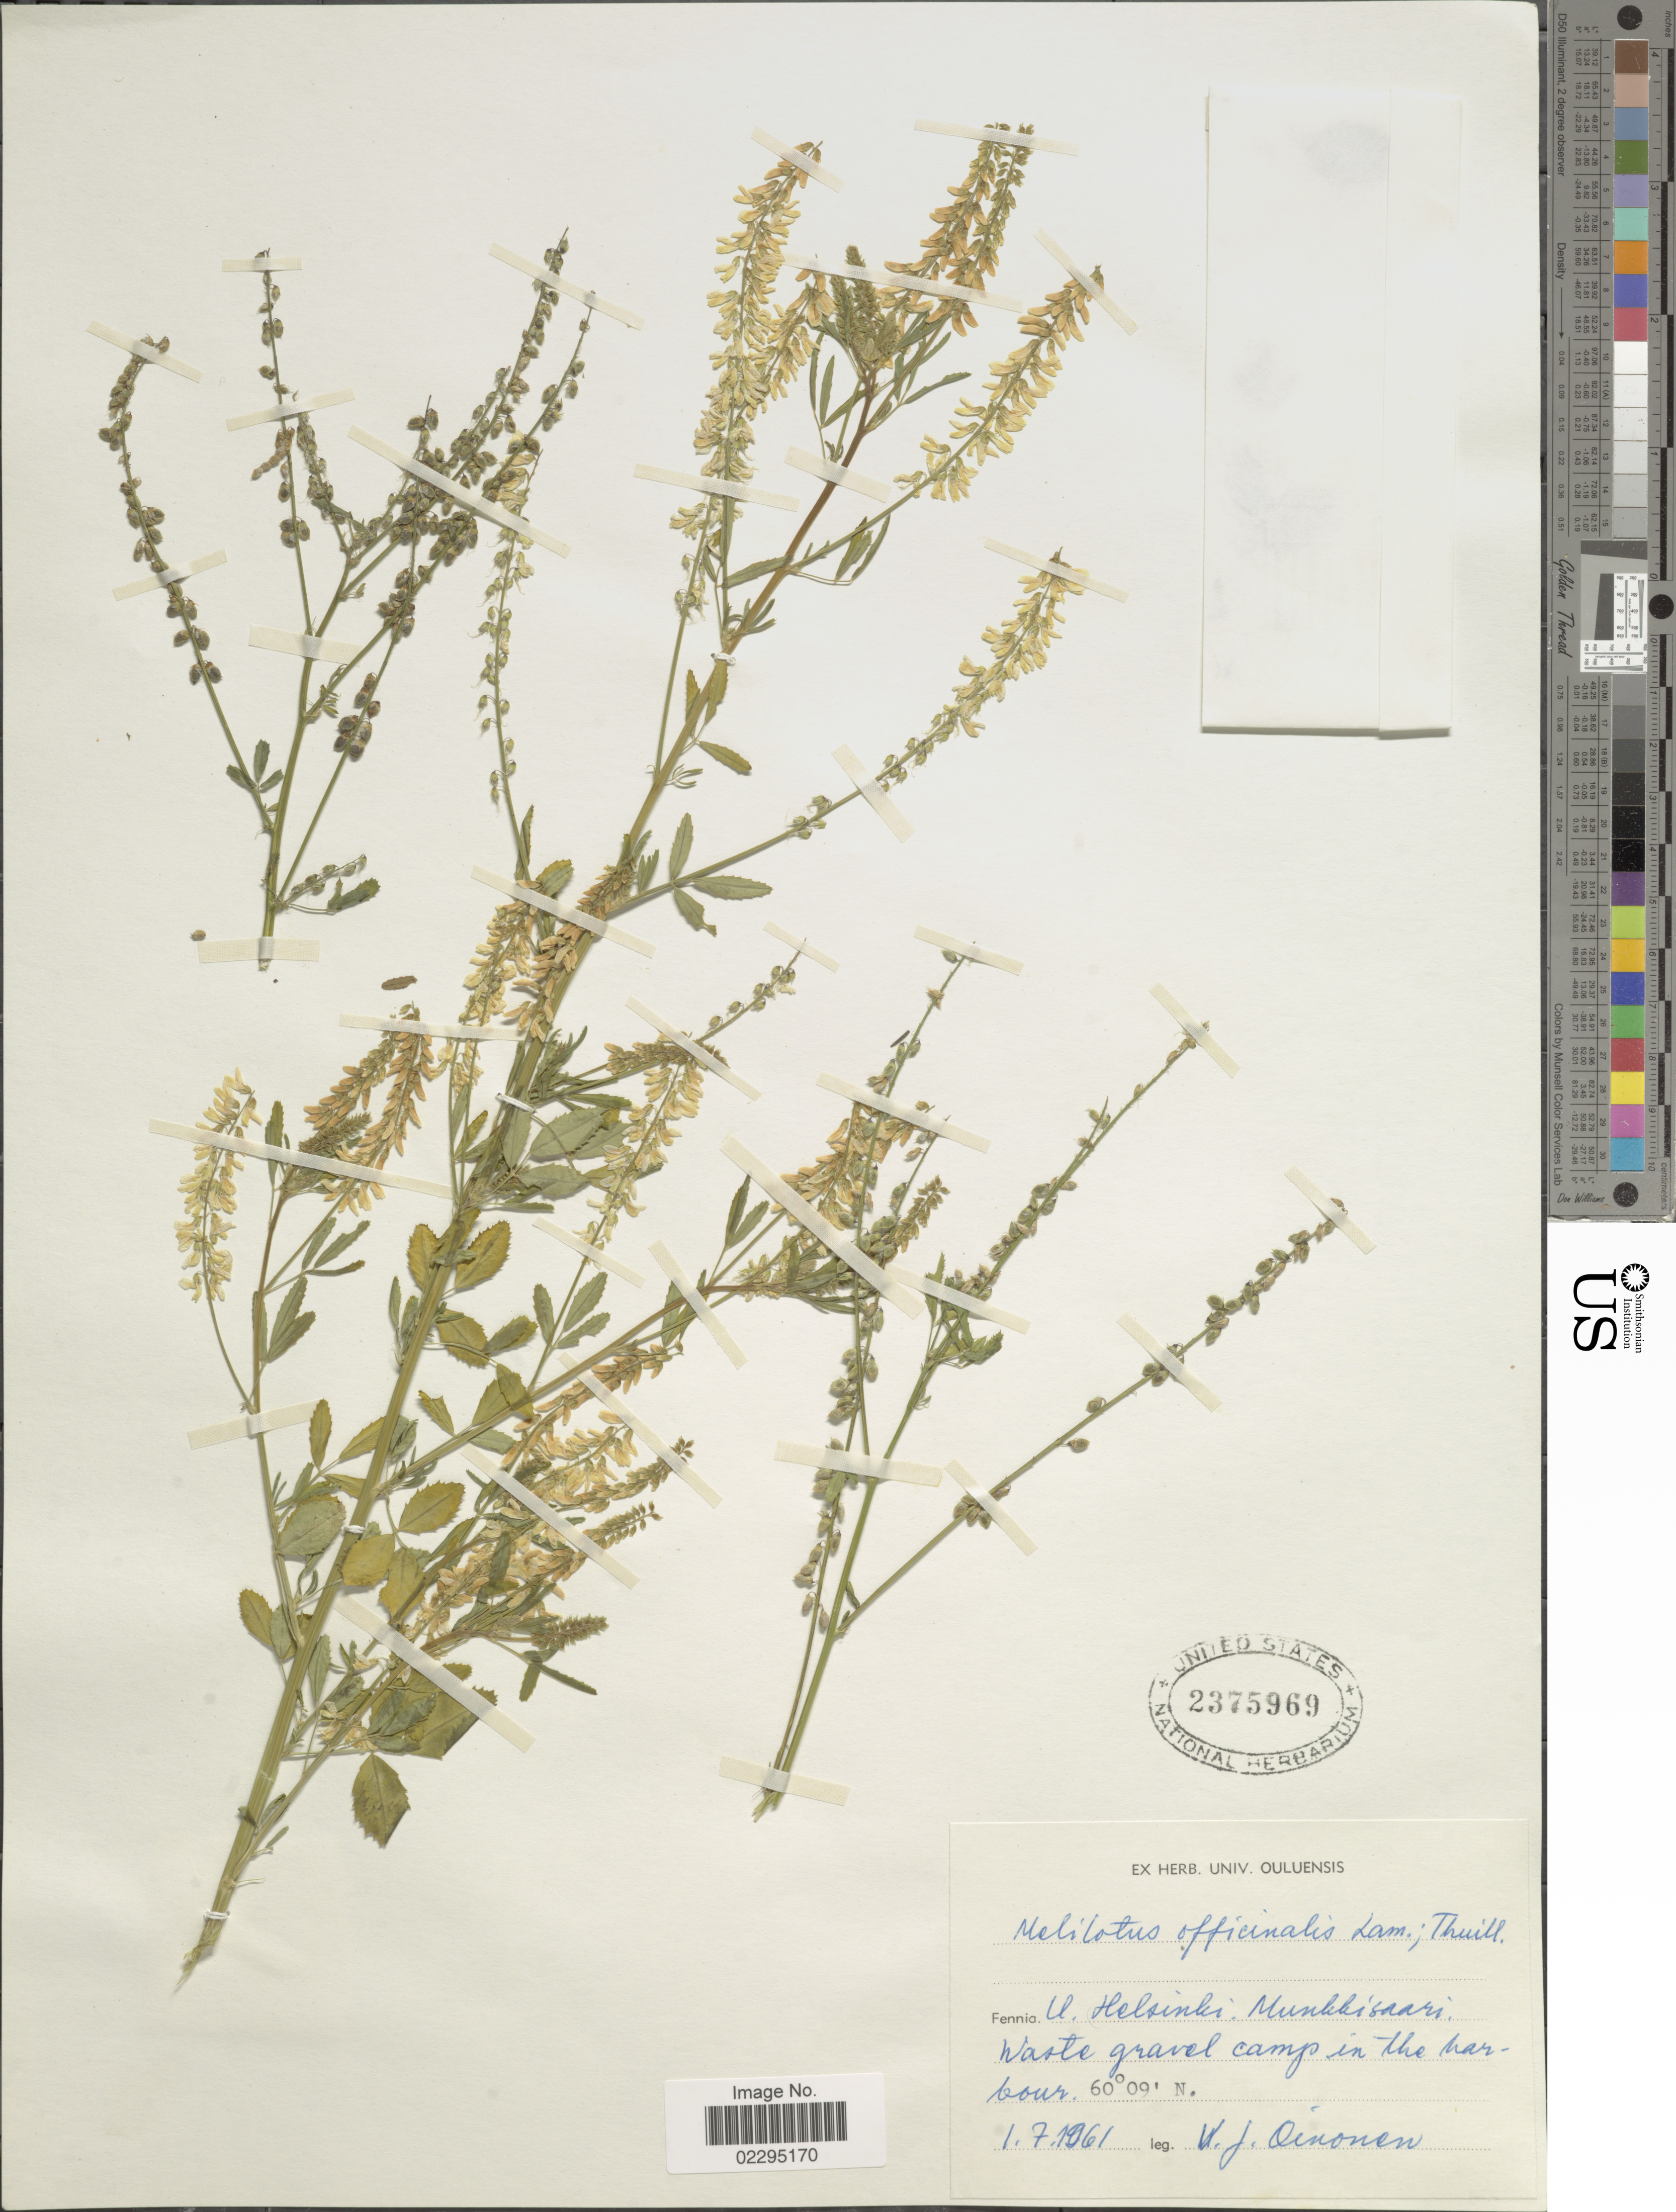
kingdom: Plantae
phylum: Tracheophyta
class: Magnoliopsida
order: Fabales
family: Fabaceae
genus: Melilotus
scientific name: Melilotus officinalis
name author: (L.) Lam.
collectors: V. Oinonen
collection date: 1961-07-01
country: Finland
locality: Fennia U. HelsinkiL Munkkissaari. Waste gravel camp in the Marbour.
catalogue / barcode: US 2375969